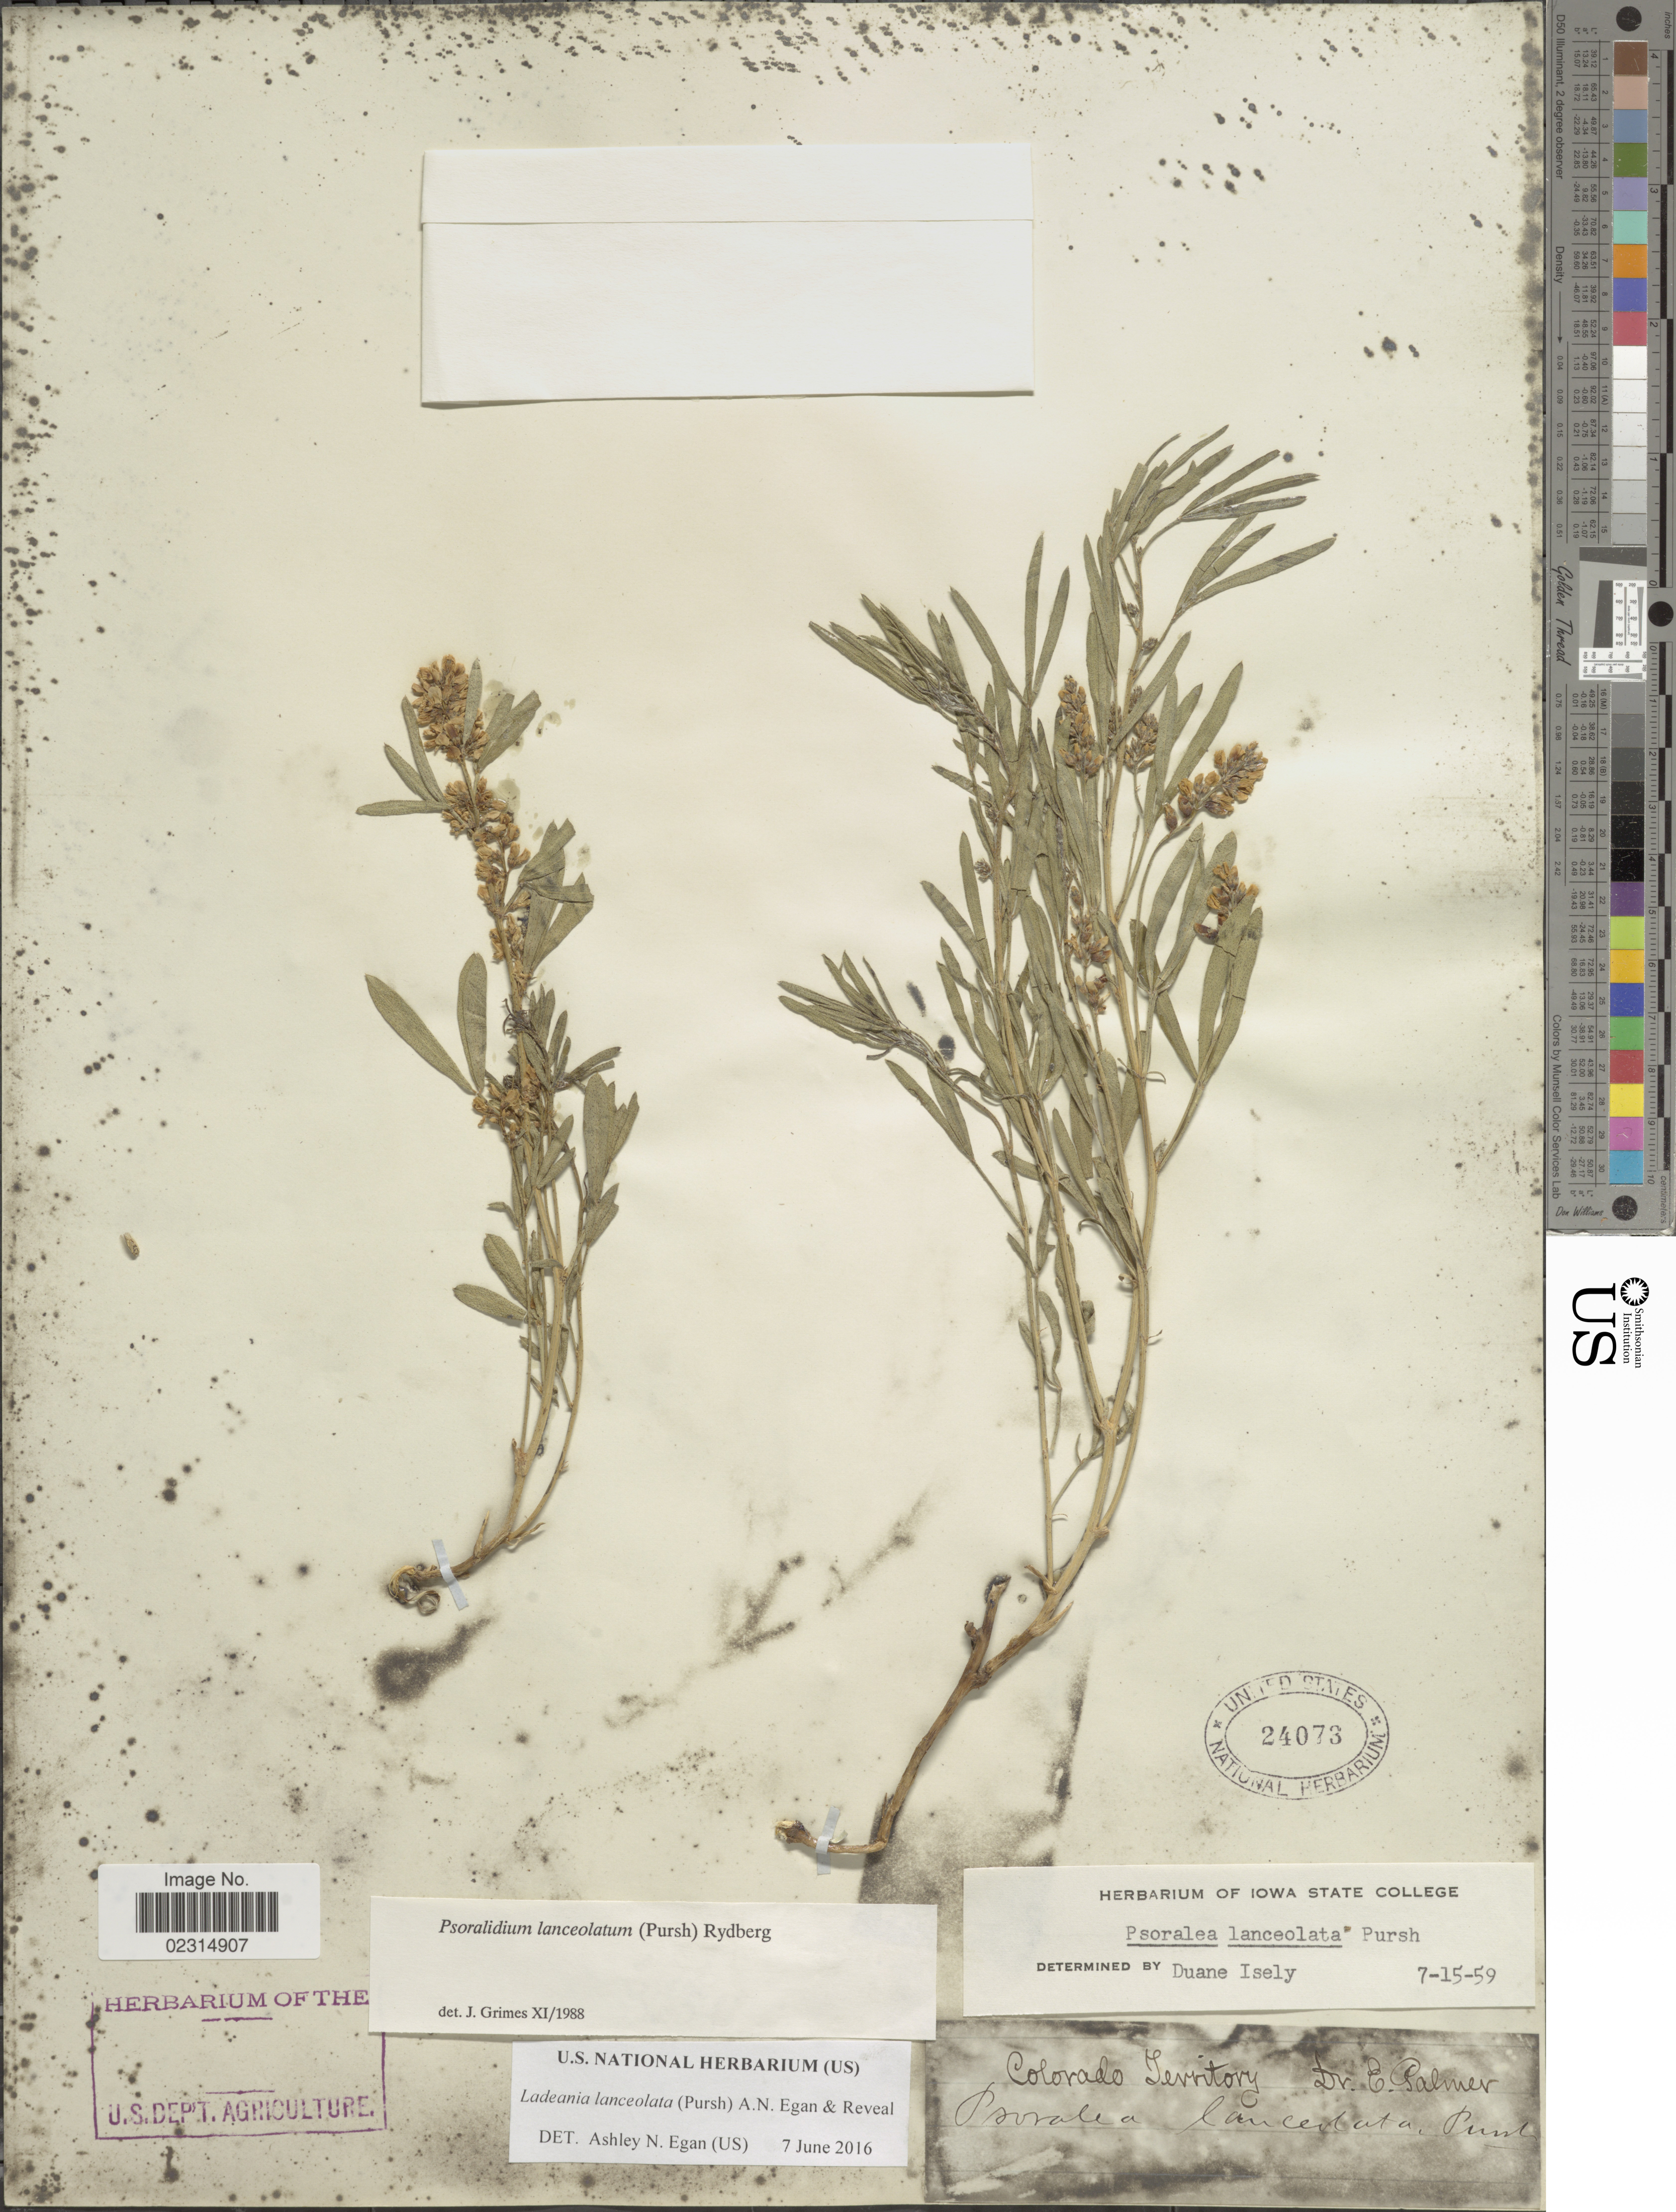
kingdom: Plantae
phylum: Tracheophyta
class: Magnoliopsida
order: Fabales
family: Fabaceae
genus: Ladeania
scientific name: Ladeania lanceolata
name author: (Pursh) A.N. Egan & Reveal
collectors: E. Palmer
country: United States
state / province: Colorado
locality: Colorado Territory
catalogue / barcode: US 24073